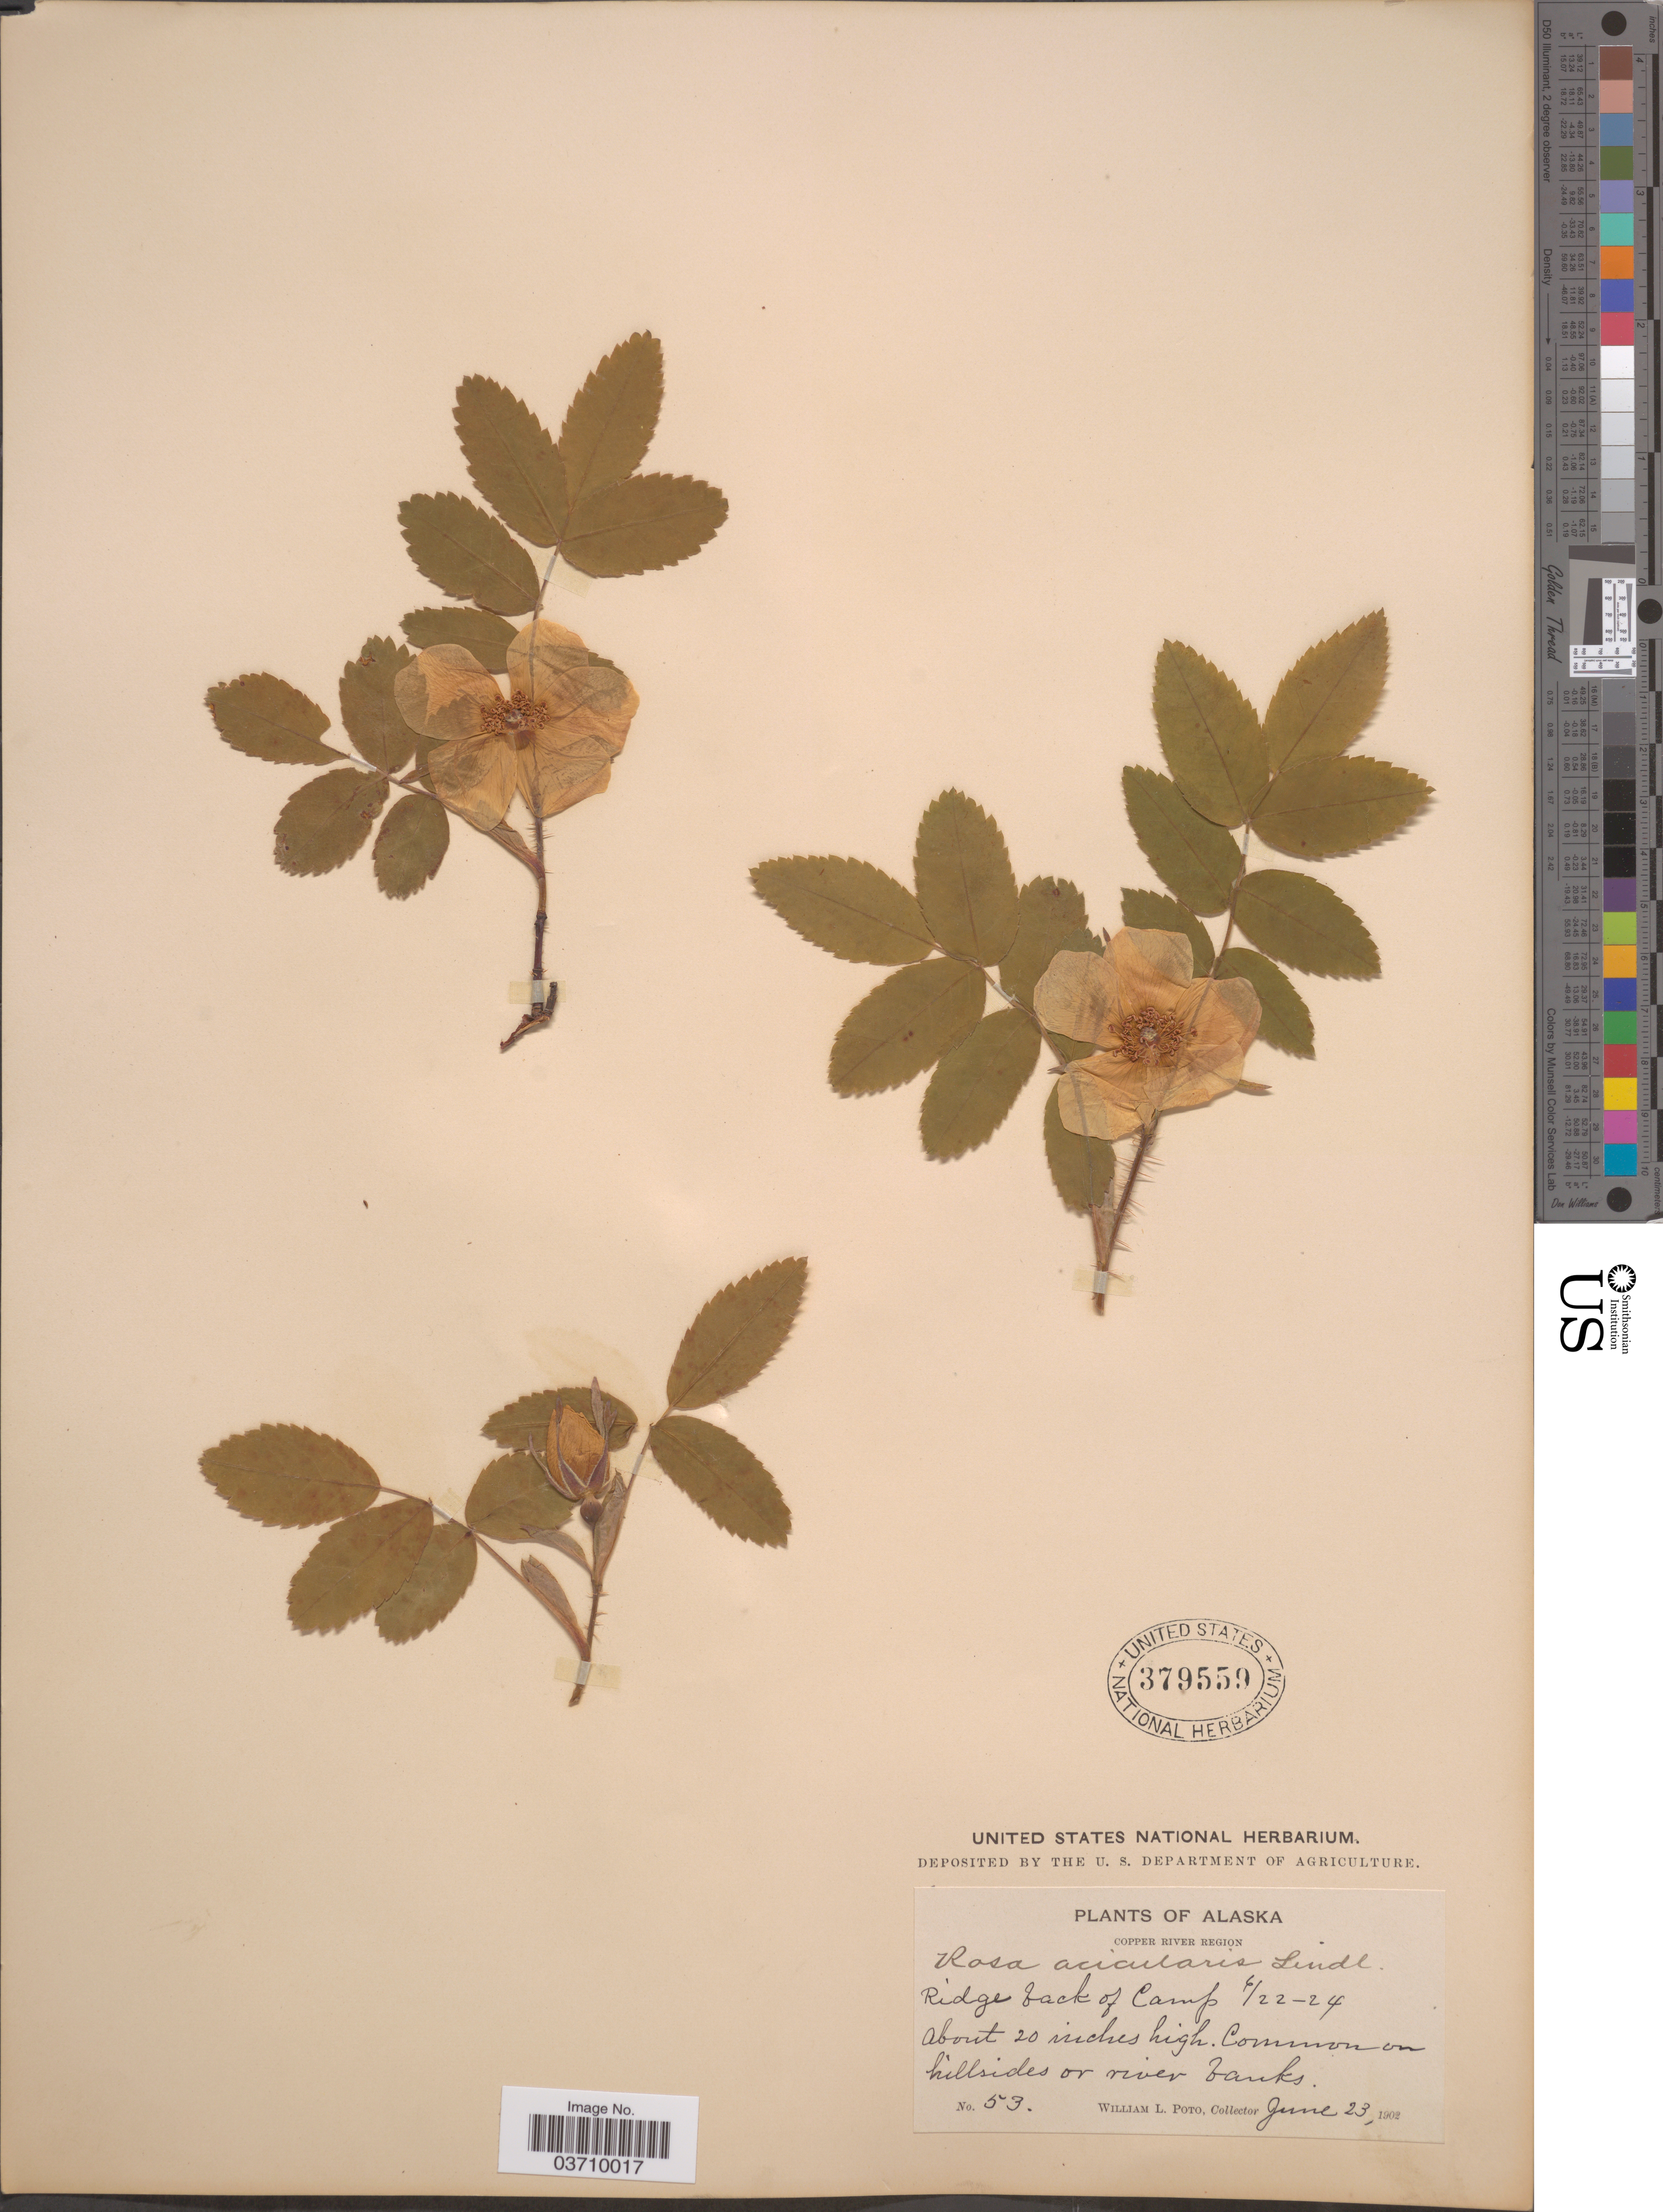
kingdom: Plantae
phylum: Tracheophyta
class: Magnoliopsida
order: Rosales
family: Rosaceae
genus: Rosa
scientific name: Rosa acicularis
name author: Lindl.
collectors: W. Poto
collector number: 53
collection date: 1902-06-23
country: United States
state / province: Alaska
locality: Copper River Region. Ridge back of Camp 6/22-24.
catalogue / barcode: US 379559